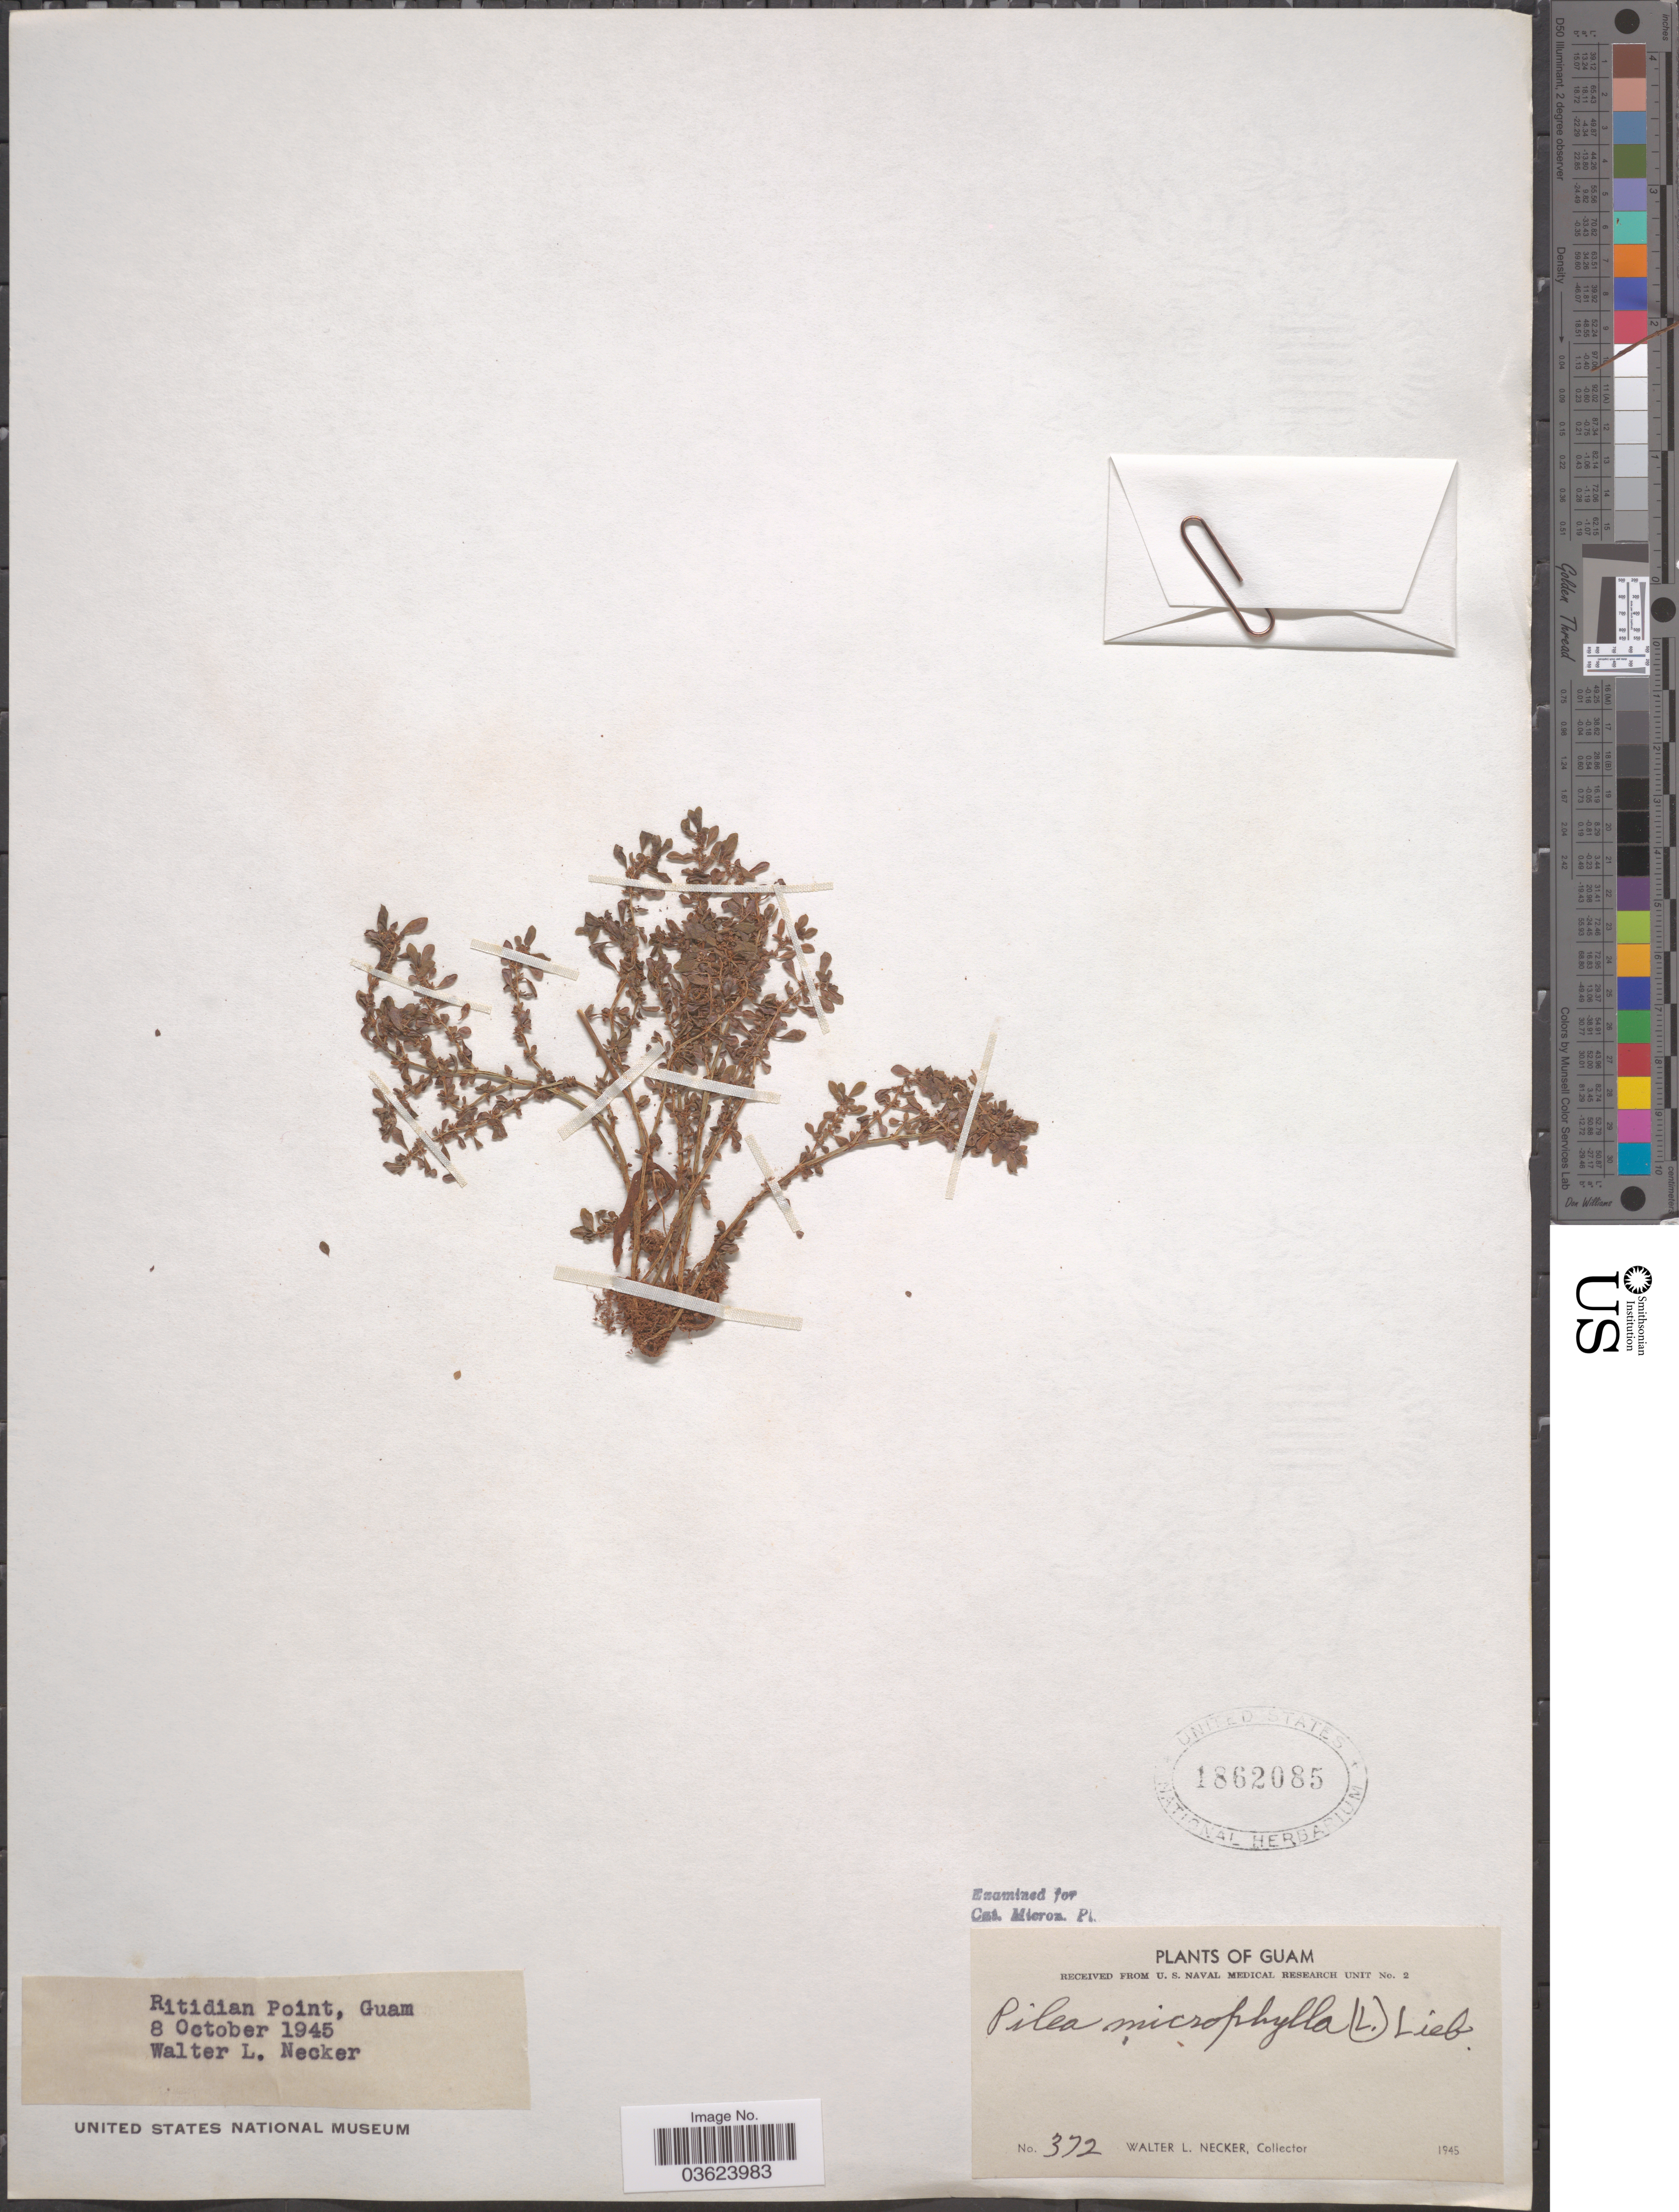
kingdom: Plantae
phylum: Tracheophyta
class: Magnoliopsida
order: Rosales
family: Urticaceae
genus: Pilea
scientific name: Pilea microphylla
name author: (L.) Liebm.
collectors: W. L. Necker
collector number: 372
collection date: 1945-10-08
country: Guam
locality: Ritidian Point.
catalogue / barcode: US 1862085